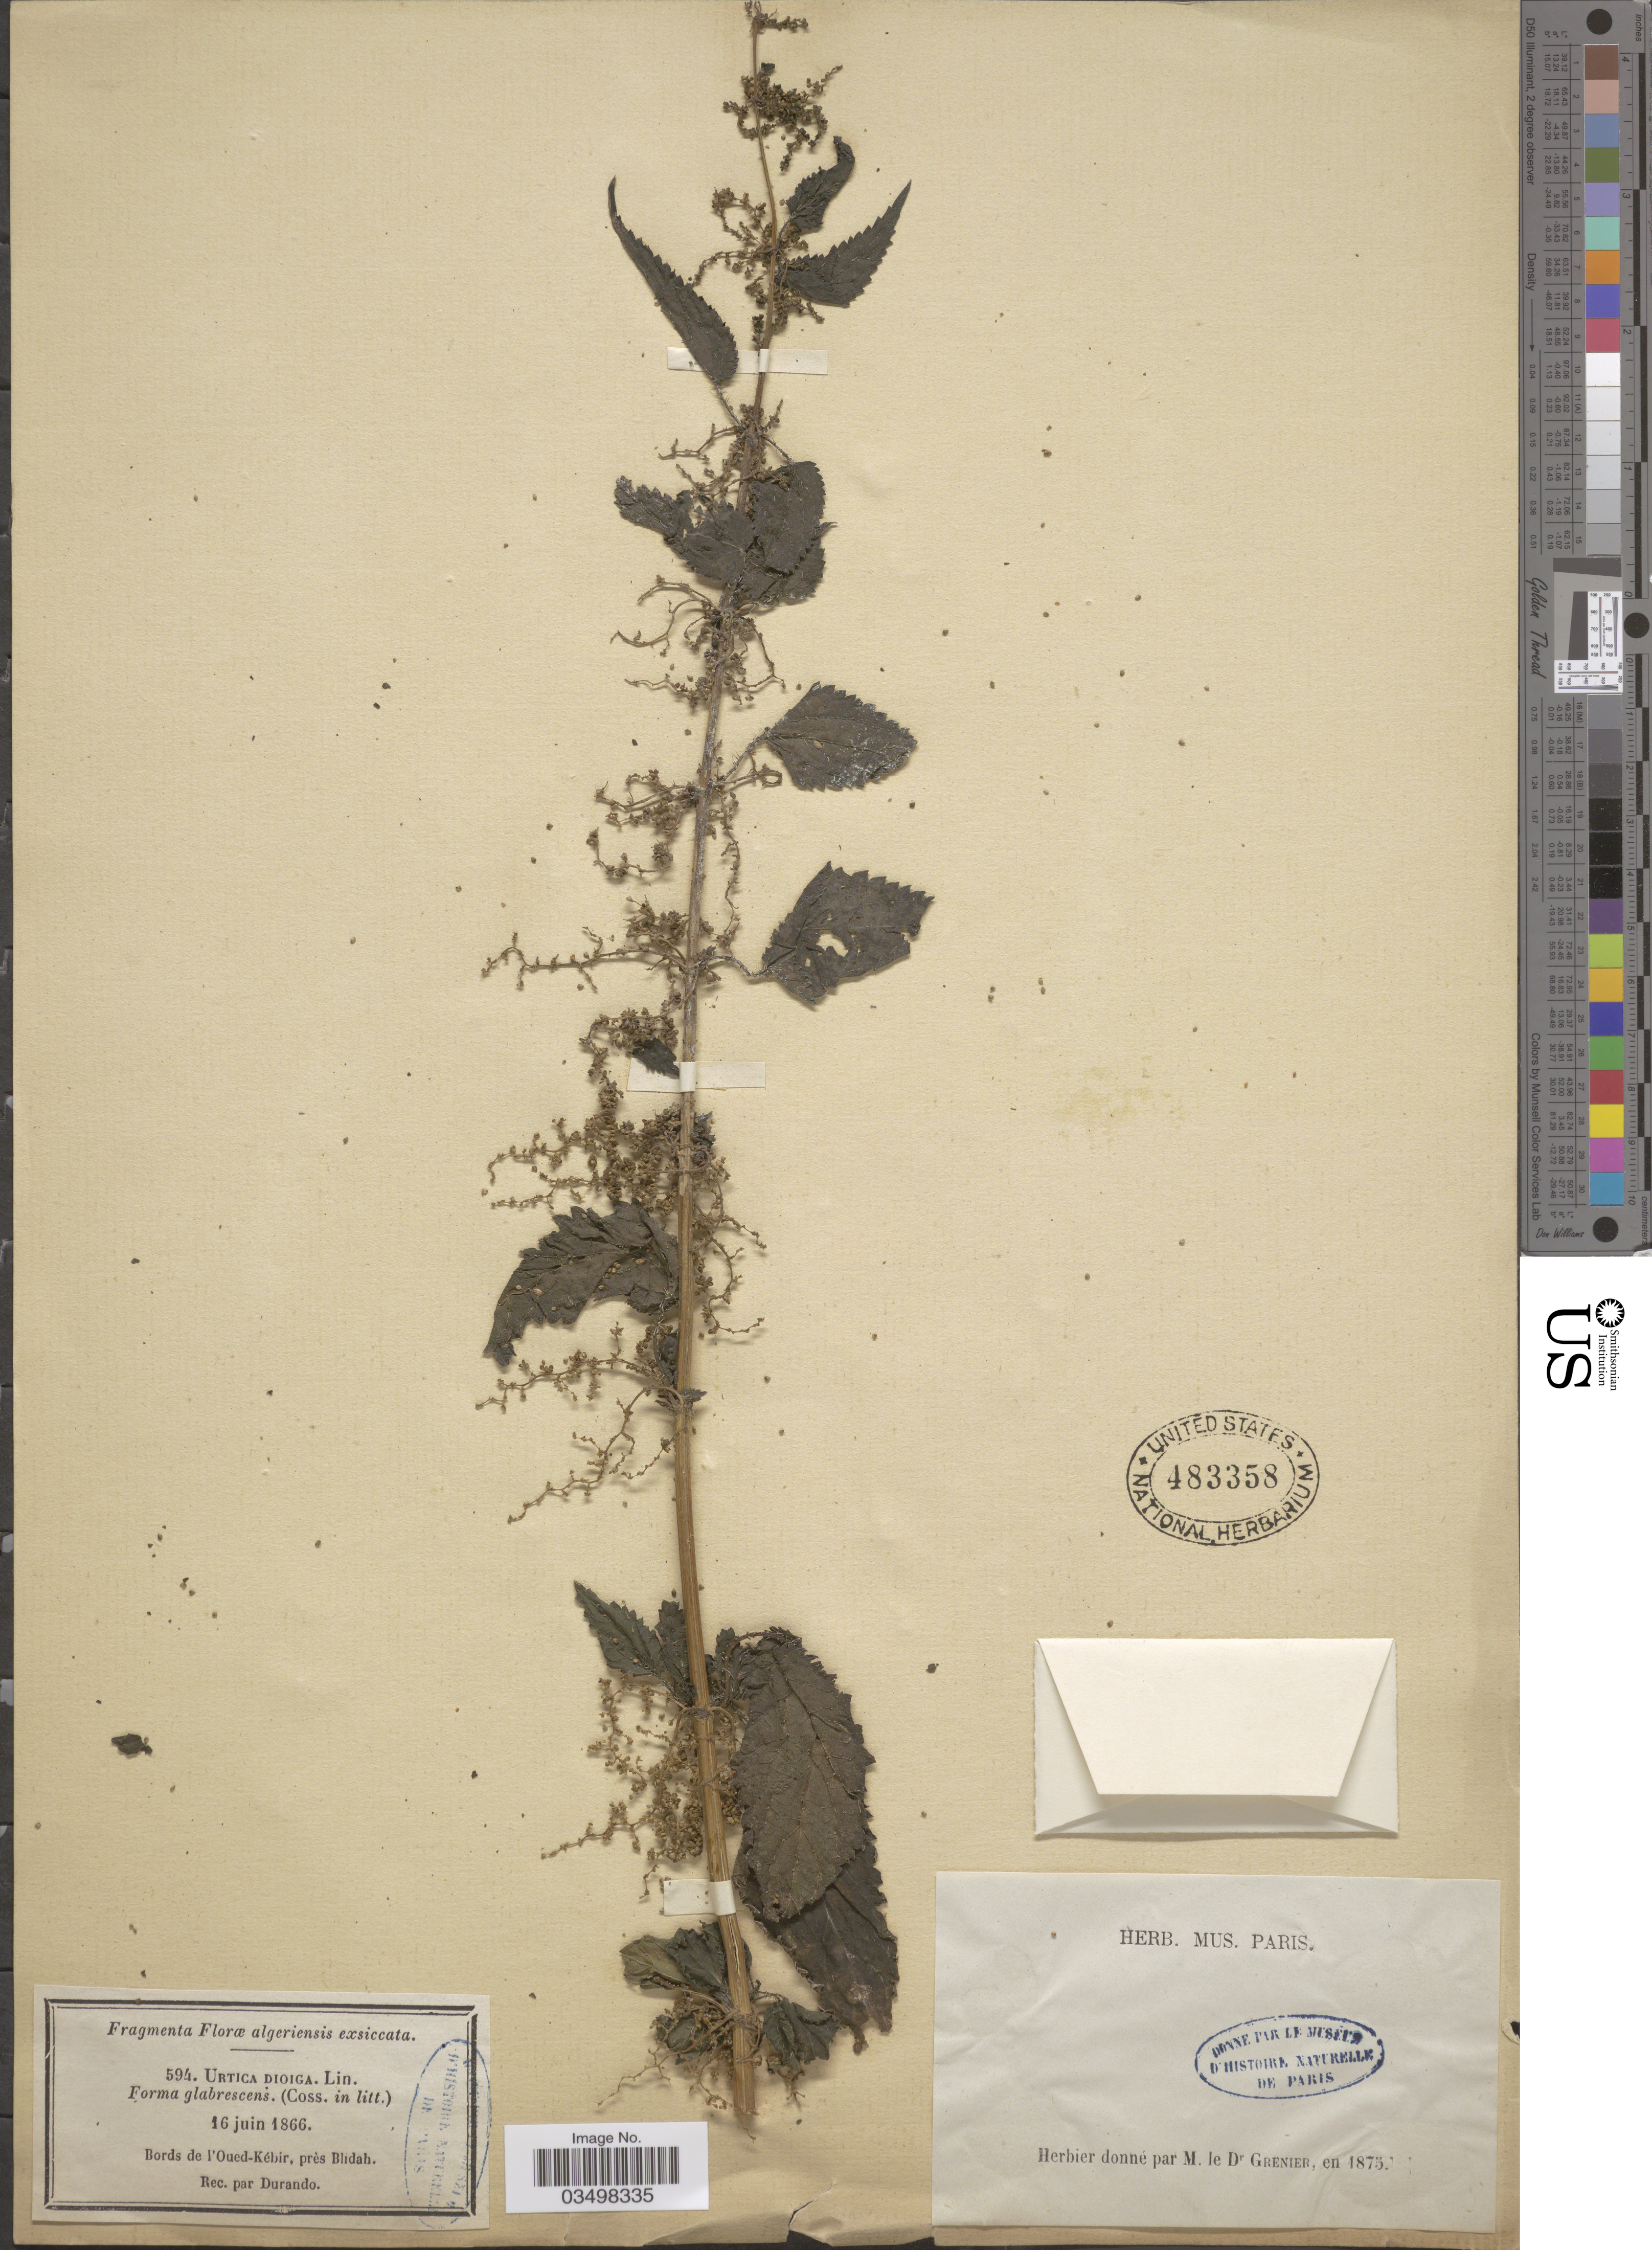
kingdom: Plantae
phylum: Tracheophyta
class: Magnoliopsida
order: Rosales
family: Urticaceae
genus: Urtica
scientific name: Urtica dioica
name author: L.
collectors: Ex herb. Grenier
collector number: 594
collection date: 1866-06-16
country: Algeria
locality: Algeriensis. Bords de l'Oued-Kébir, près Blidah.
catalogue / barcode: US 483358